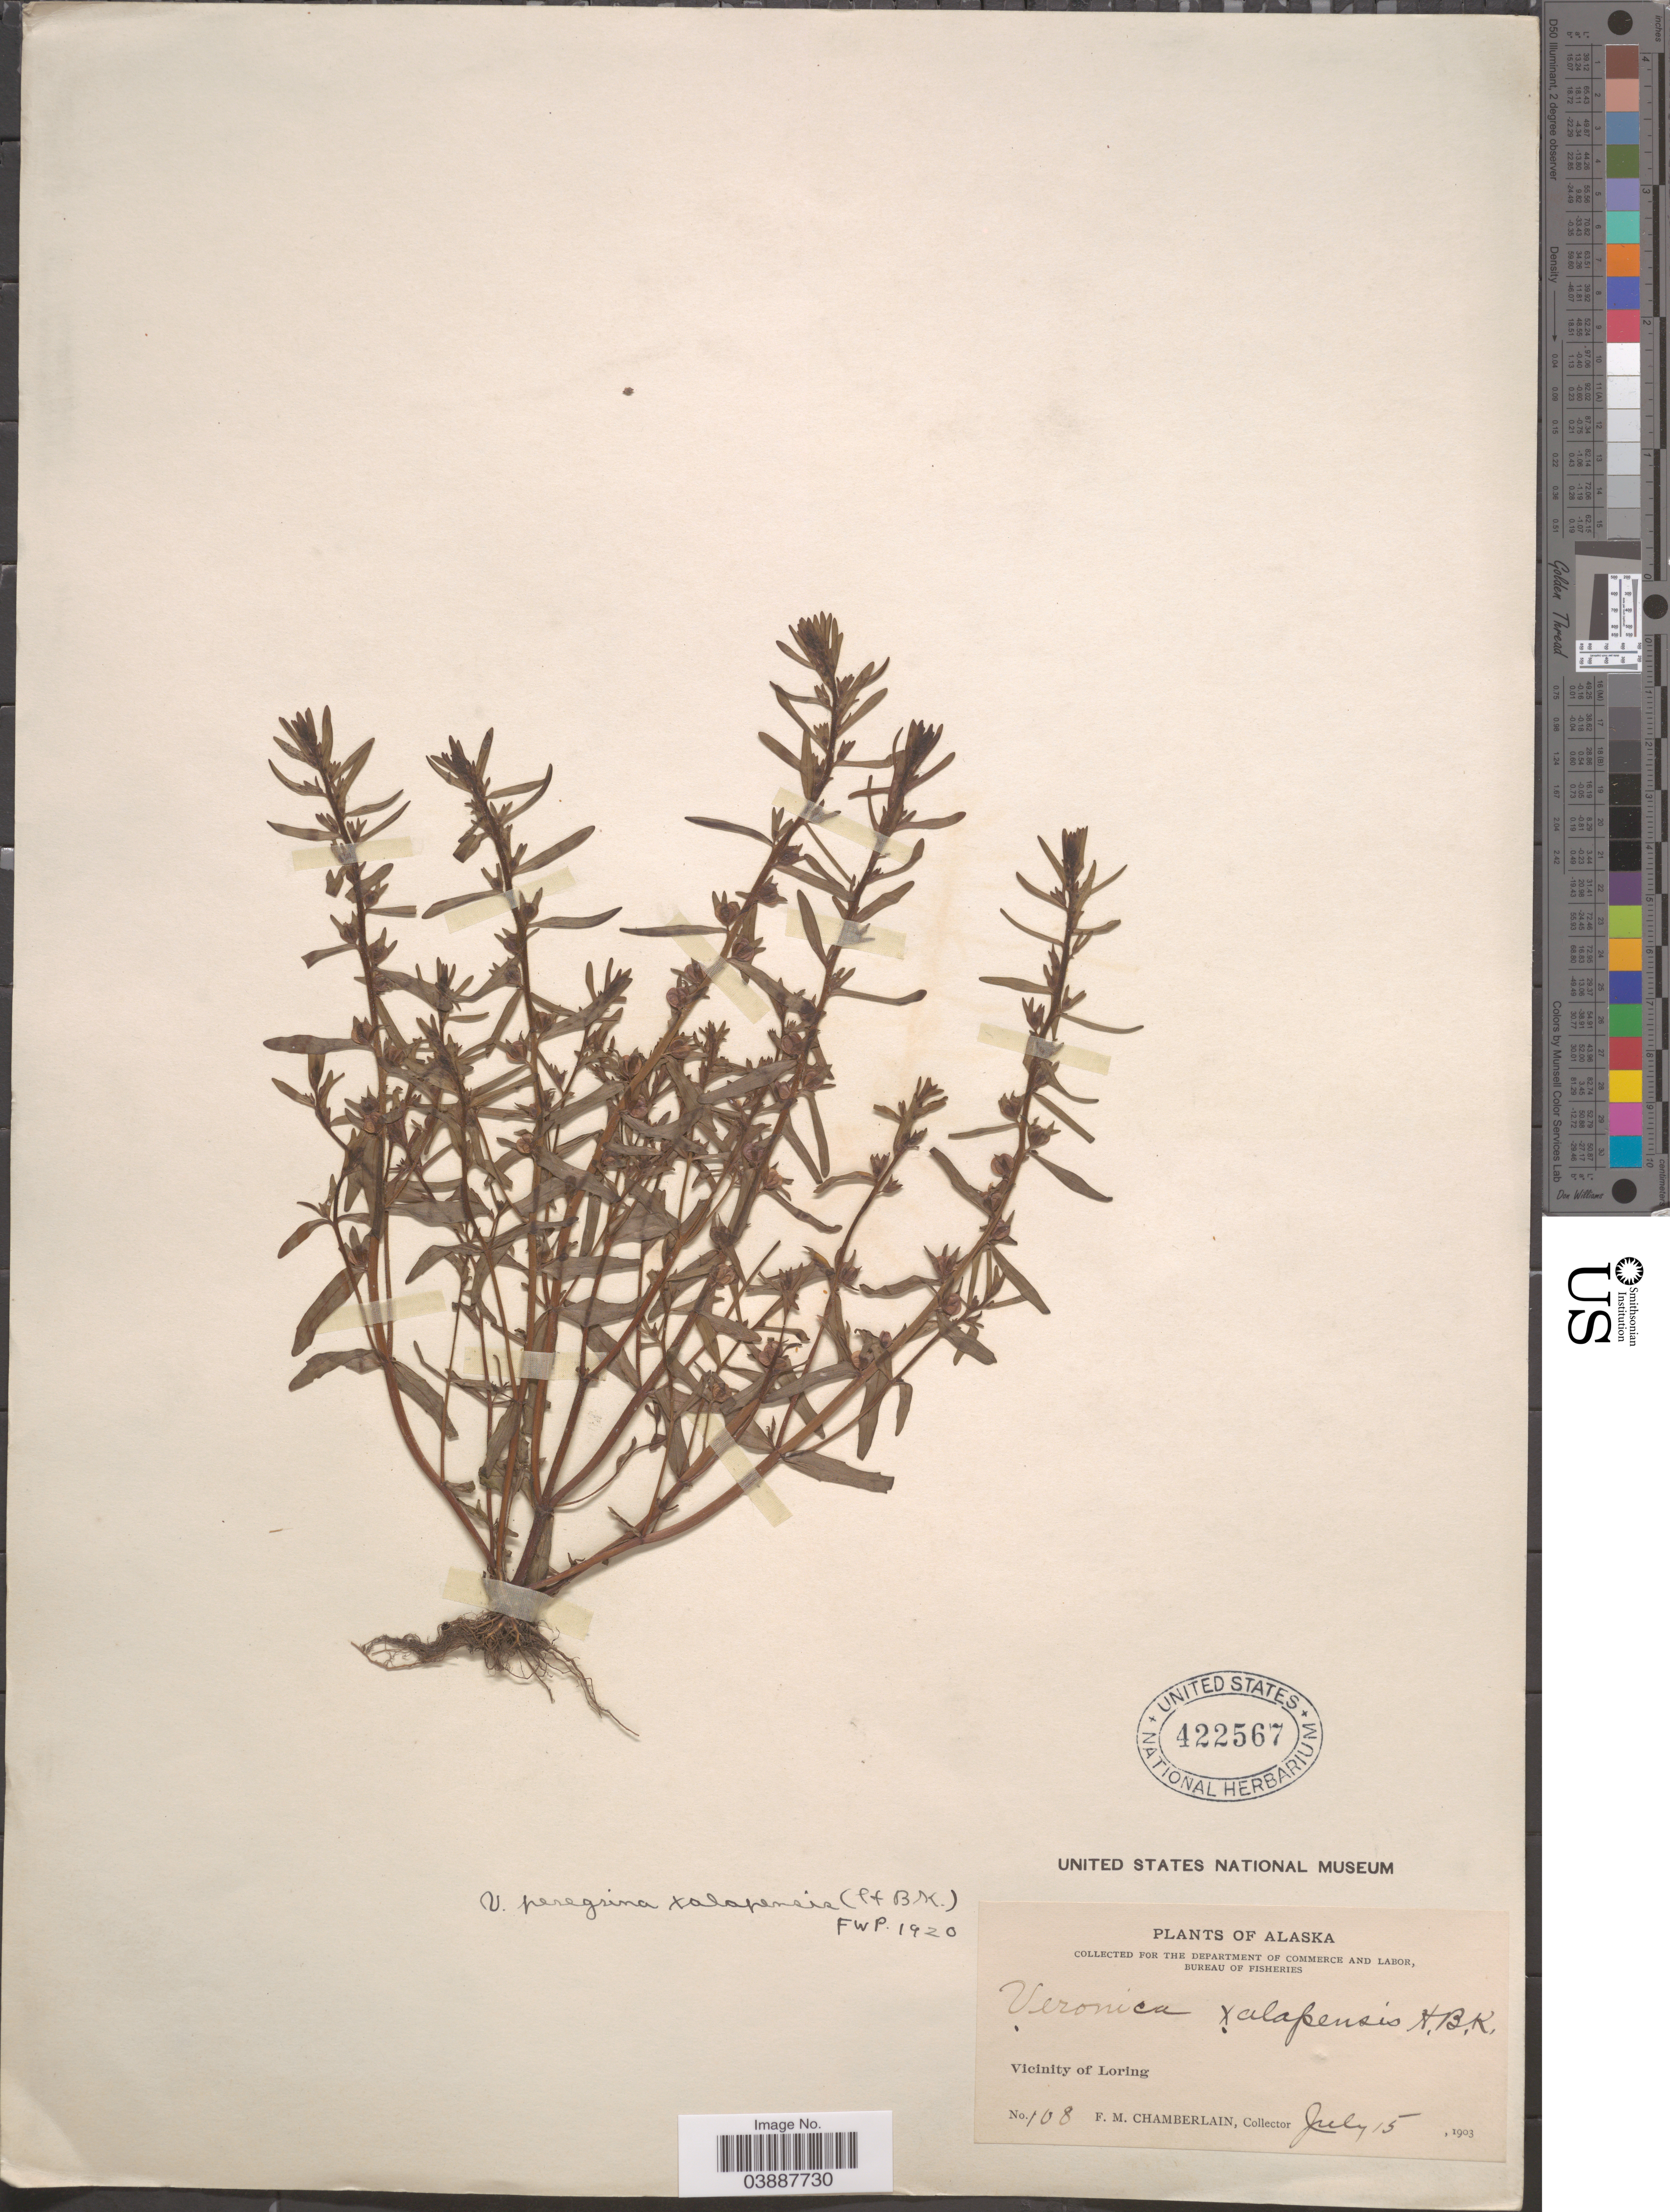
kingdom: Plantae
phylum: Tracheophyta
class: Magnoliopsida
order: Lamiales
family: Plantaginaceae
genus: Veronica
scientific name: Veronica peregrina var. xalapensis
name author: Kunth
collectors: F. Chamberlain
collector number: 108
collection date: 1903-07-15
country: United States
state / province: Alaska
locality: Vicinity of Loring.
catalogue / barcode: US 422567